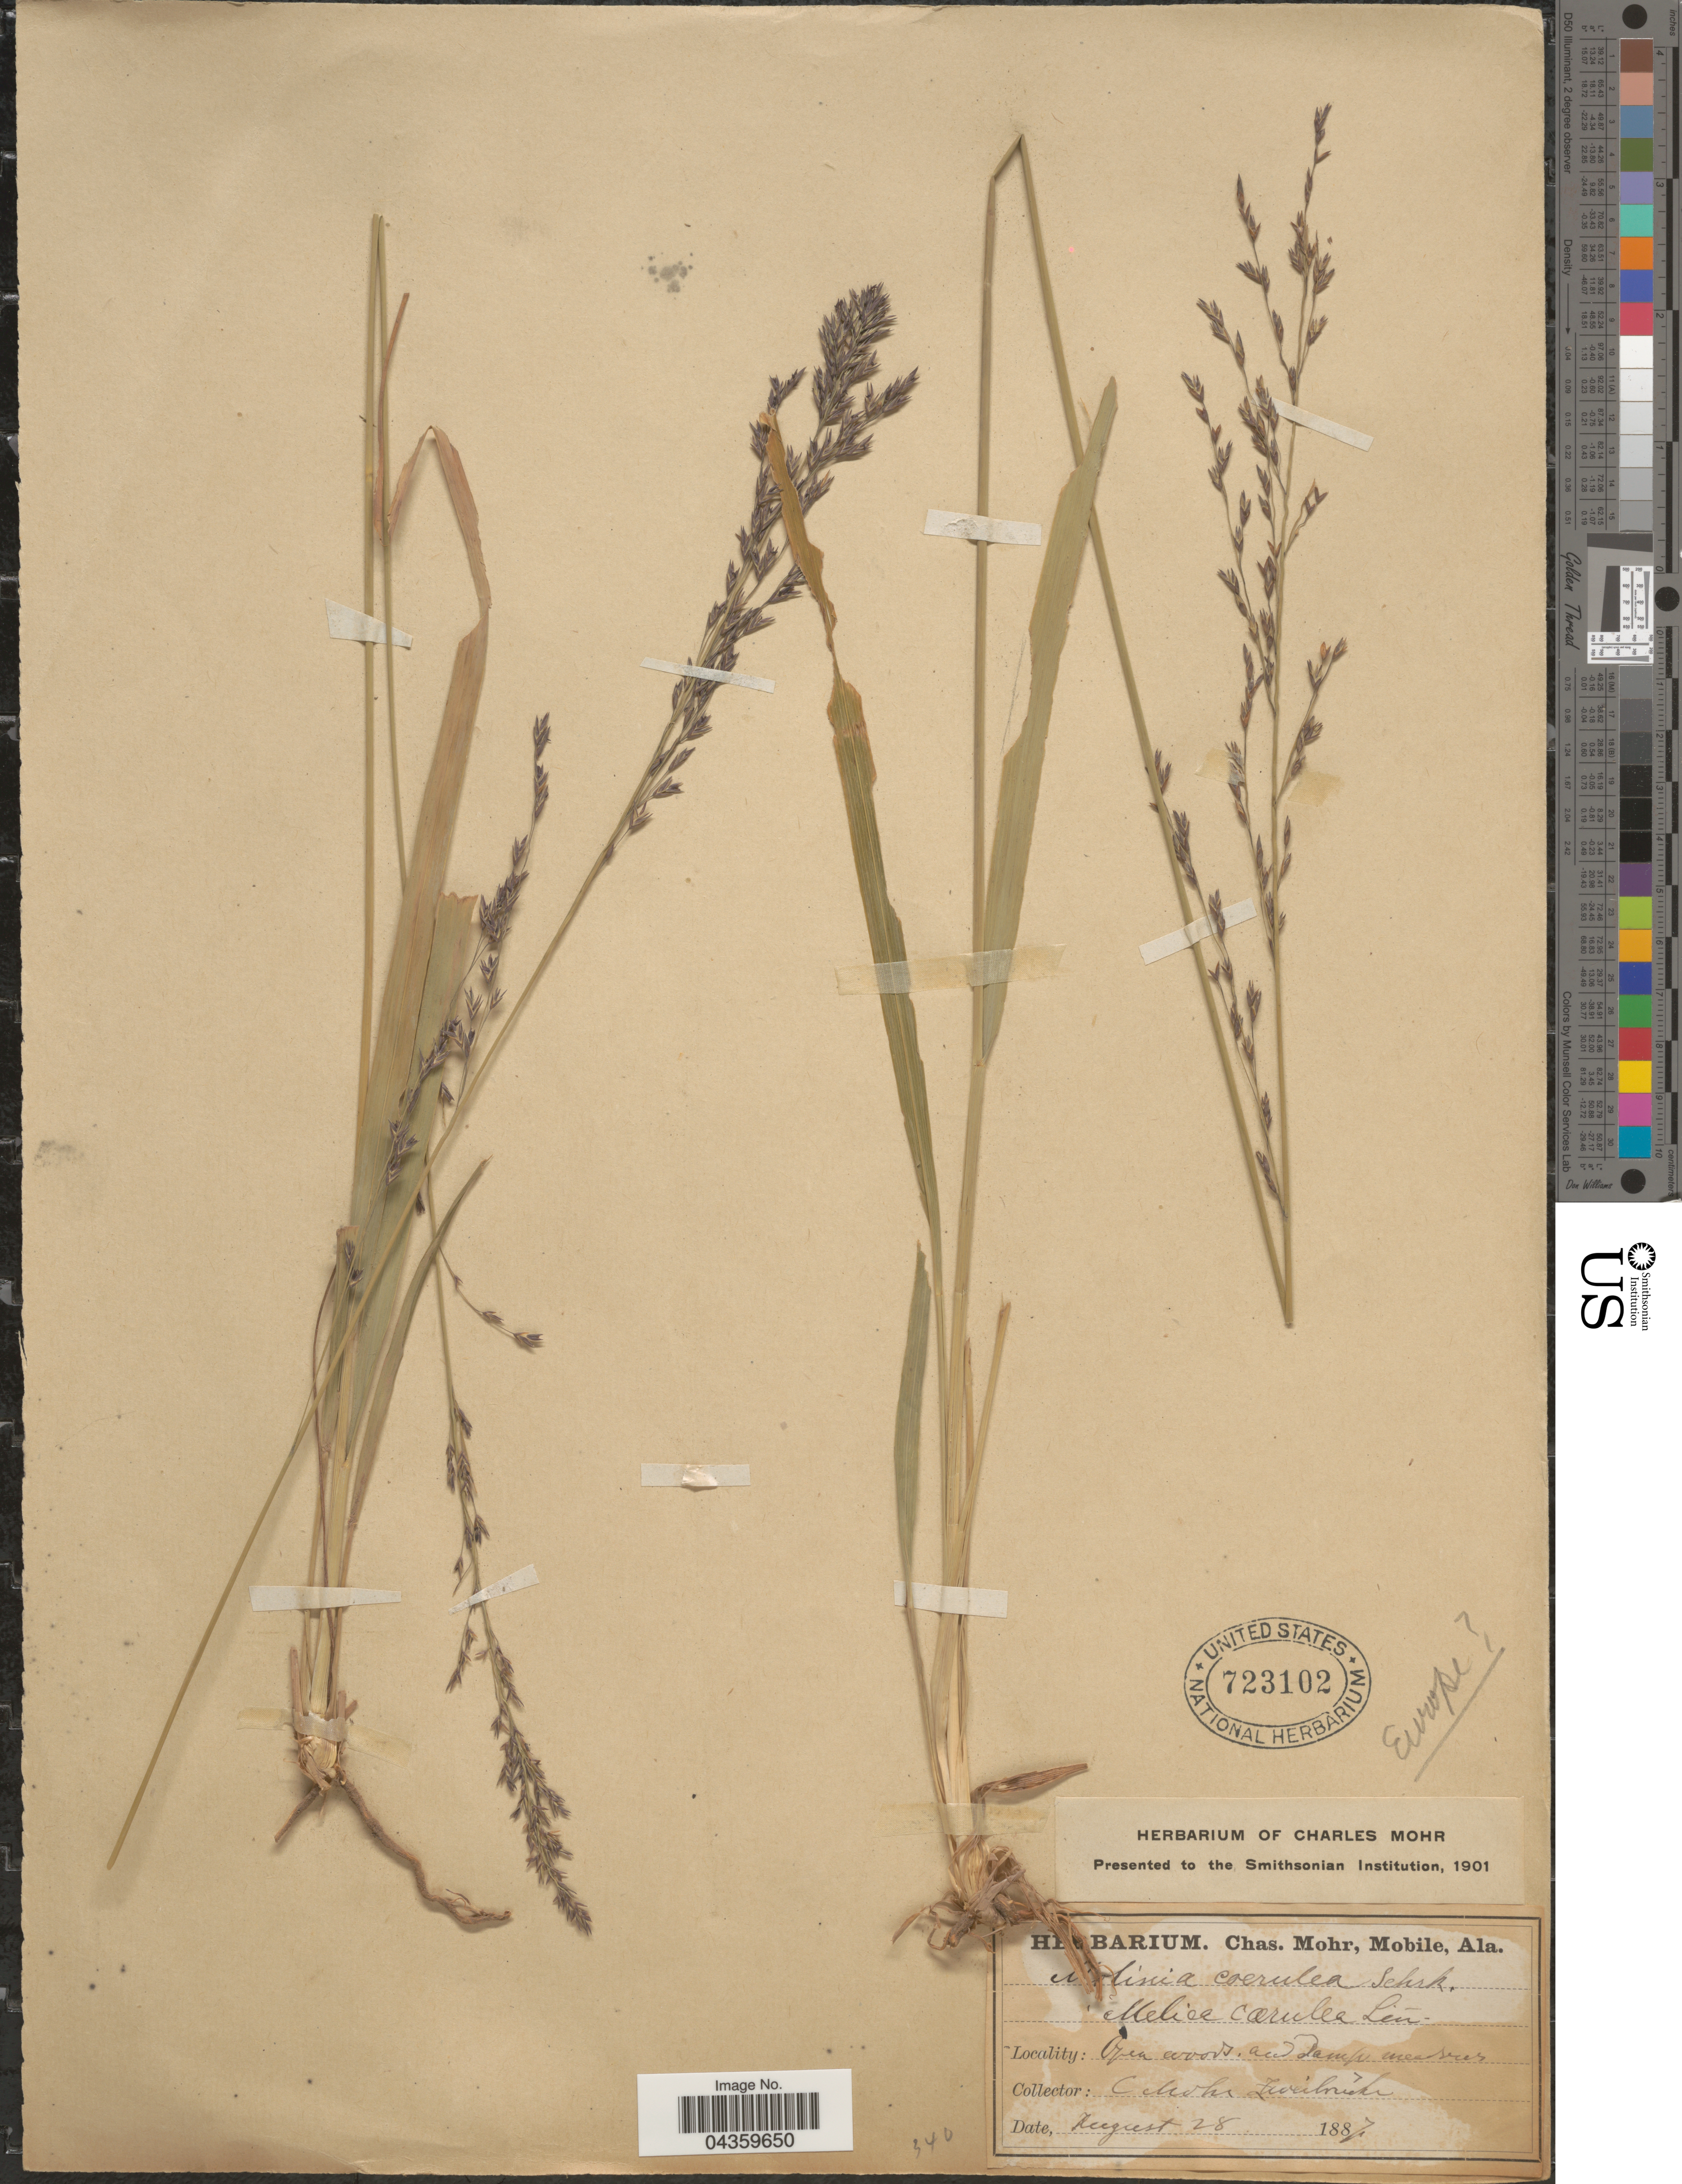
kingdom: Plantae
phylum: Tracheophyta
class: Liliopsida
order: Poales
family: Poaceae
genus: Molinia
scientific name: Molinia caerulea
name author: (L.) Moench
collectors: C. T. Mohr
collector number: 340?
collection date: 1887-08-28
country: Germany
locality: Europe. Open woods and damp meadows. Zweibrucke.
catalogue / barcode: US 723102